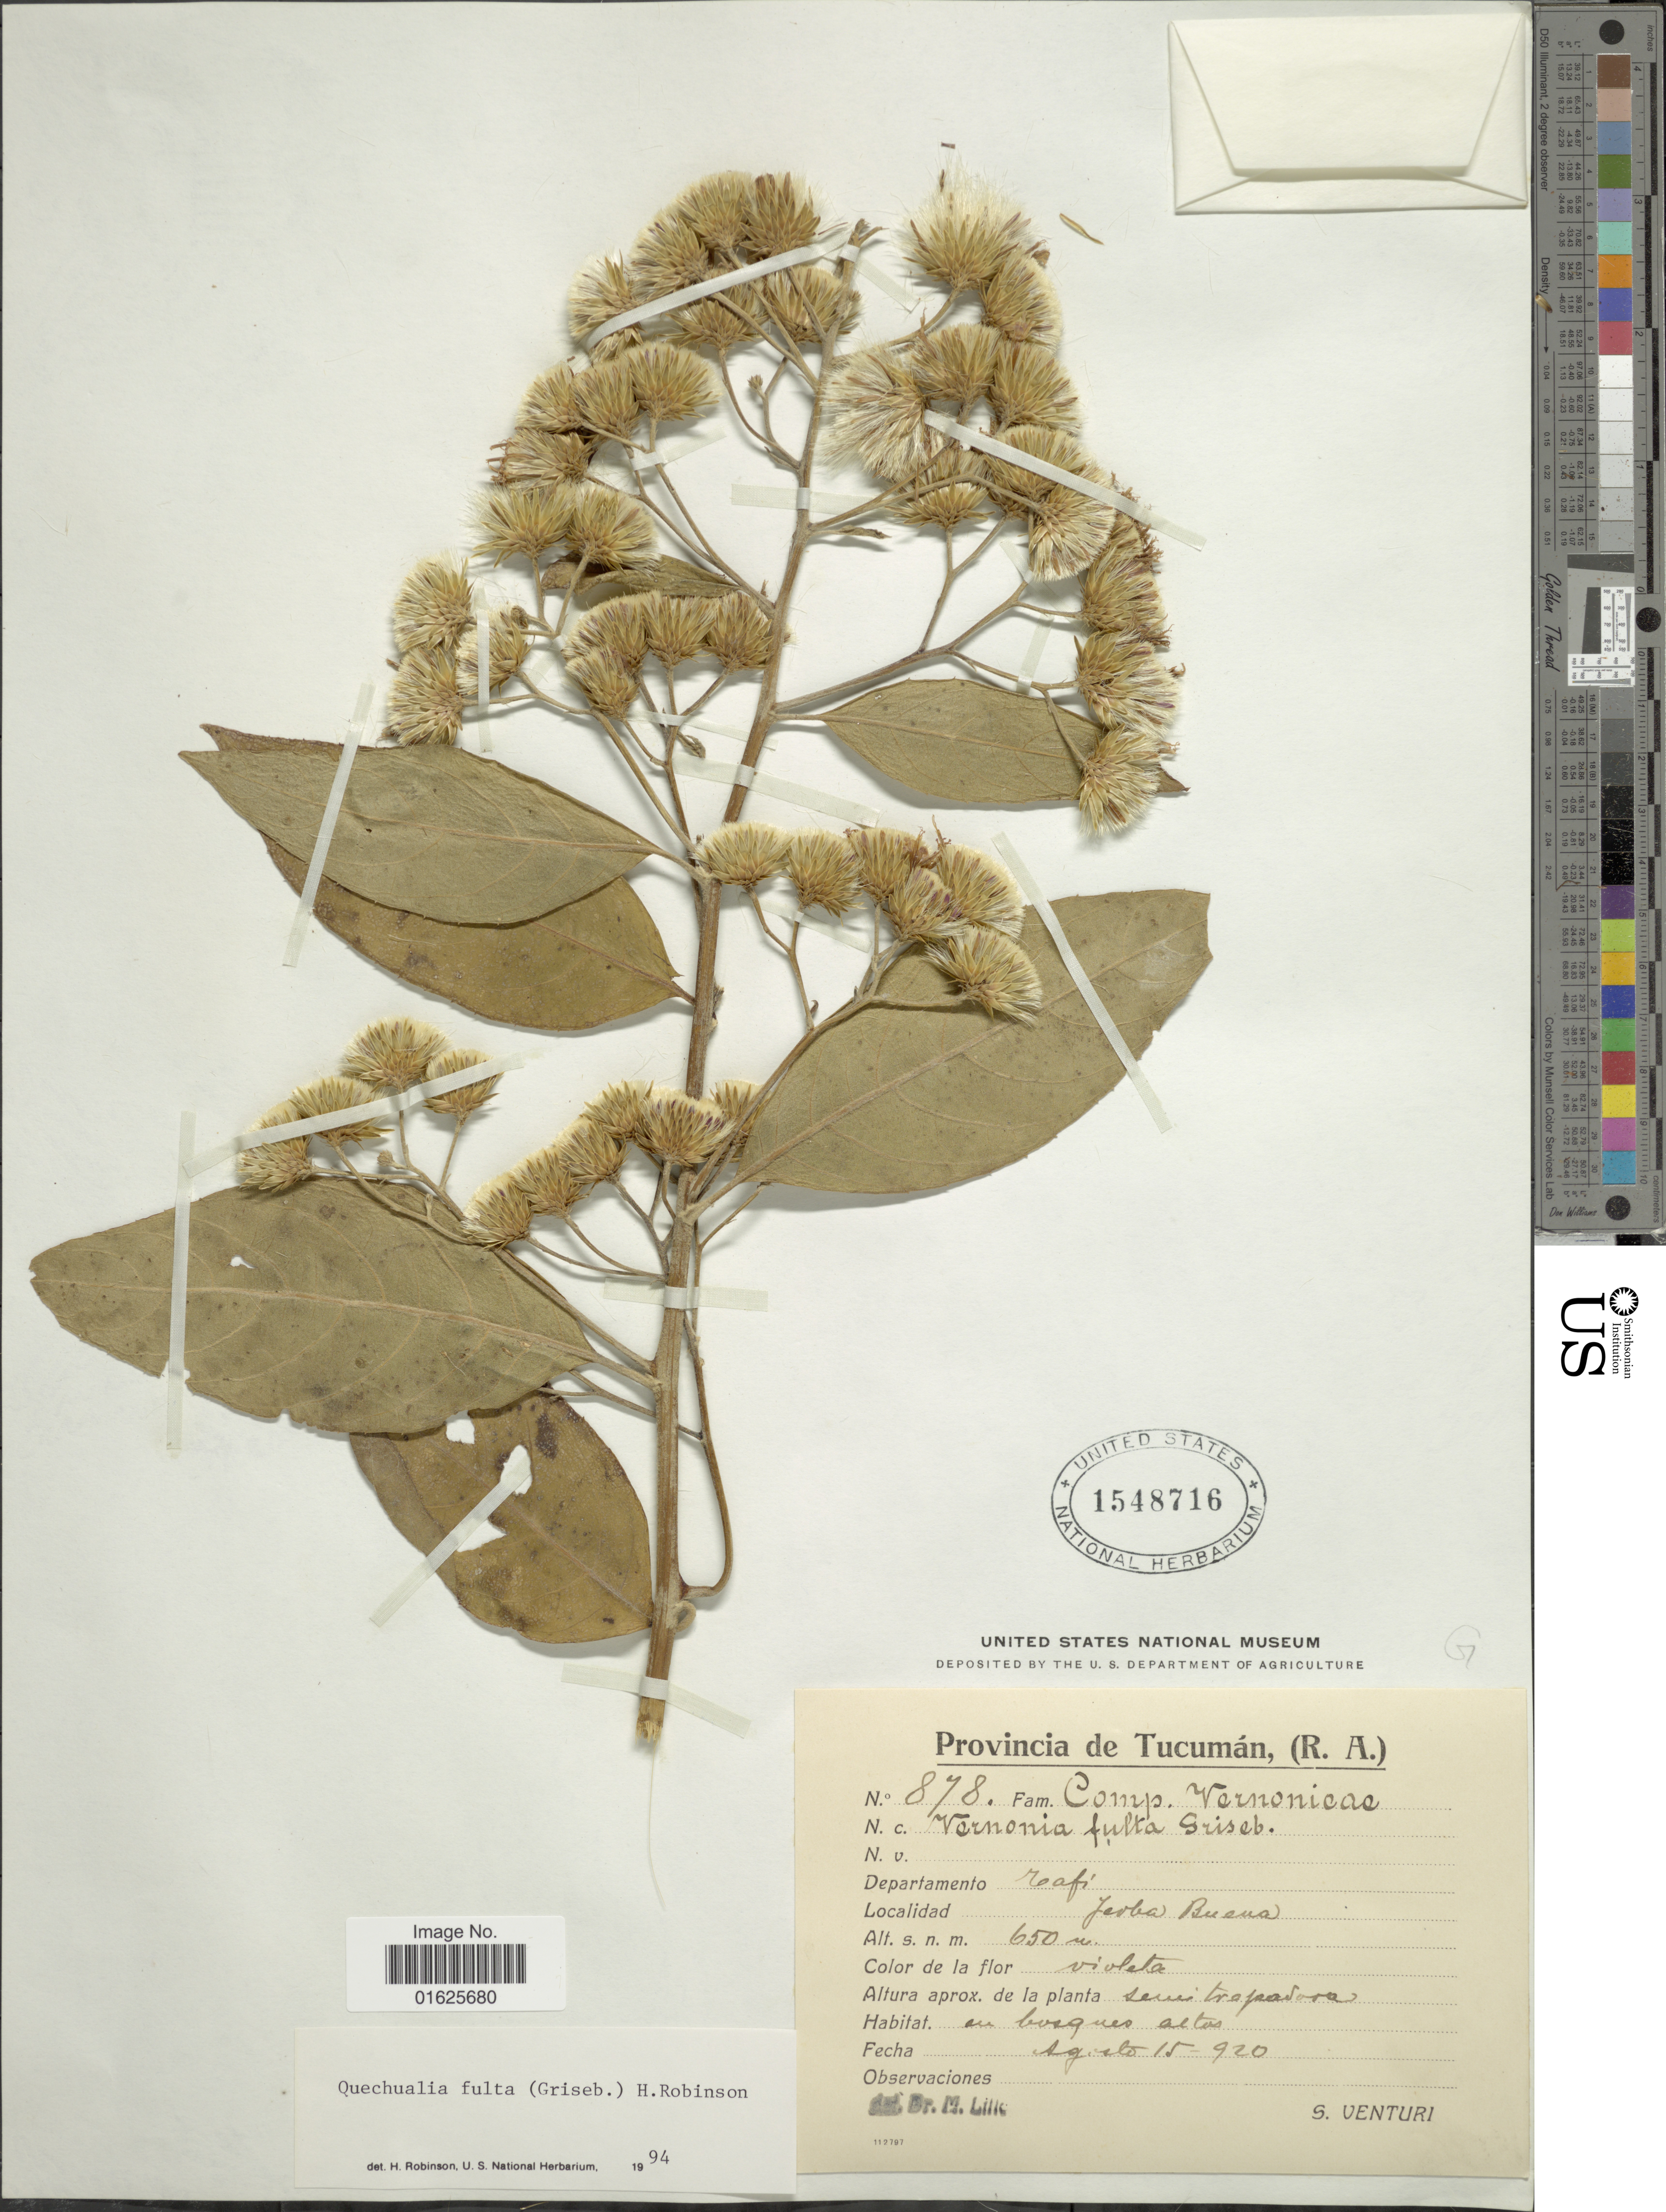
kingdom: Plantae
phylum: Tracheophyta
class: Magnoliopsida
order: Asterales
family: Asteraceae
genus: Quechualia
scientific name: Quechualia fulta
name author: (Griseb.) H. Rob.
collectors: S. Venturi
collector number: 878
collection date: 1920-08-15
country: Argentina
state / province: Tucuman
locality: (R.A.) Departamento Tafi, Yerba Buena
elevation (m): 650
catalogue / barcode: US 1548716